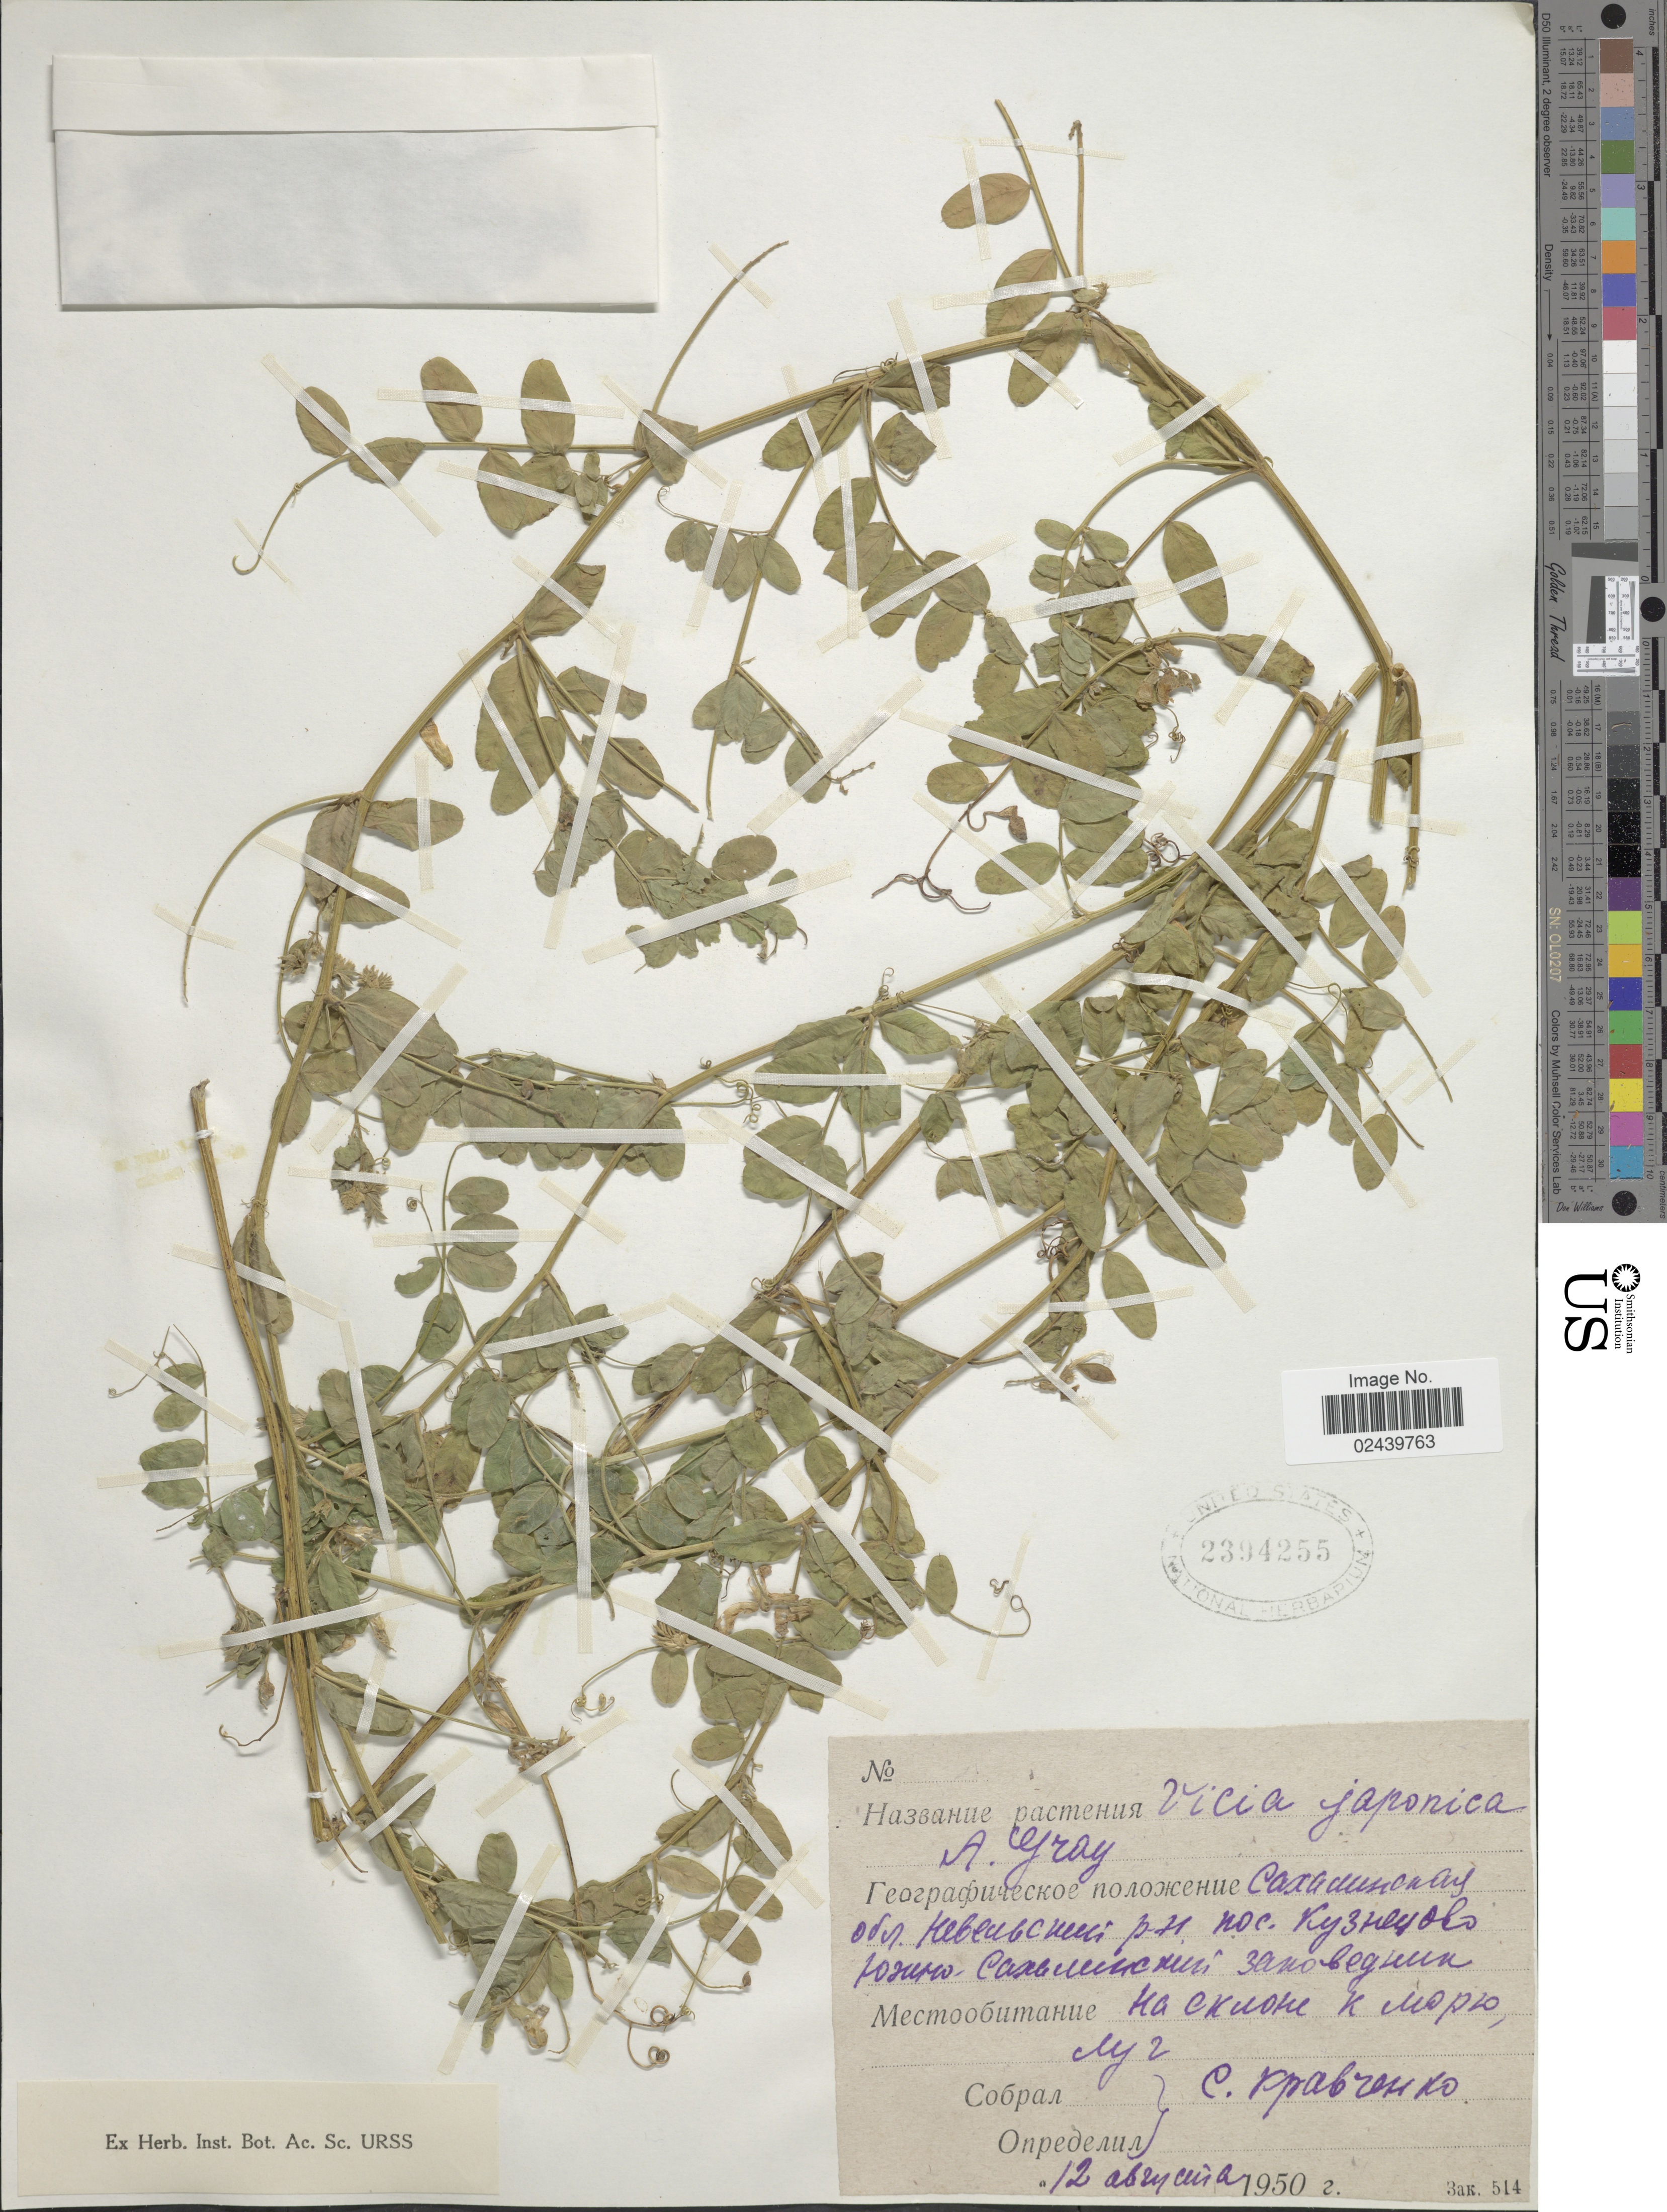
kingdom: Plantae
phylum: Tracheophyta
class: Magnoliopsida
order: Fabales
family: Fabaceae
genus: Vicia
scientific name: Vicia japonica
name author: A. Gray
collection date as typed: Transcribed d/m/y: 12/X/1950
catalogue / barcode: US 2394255